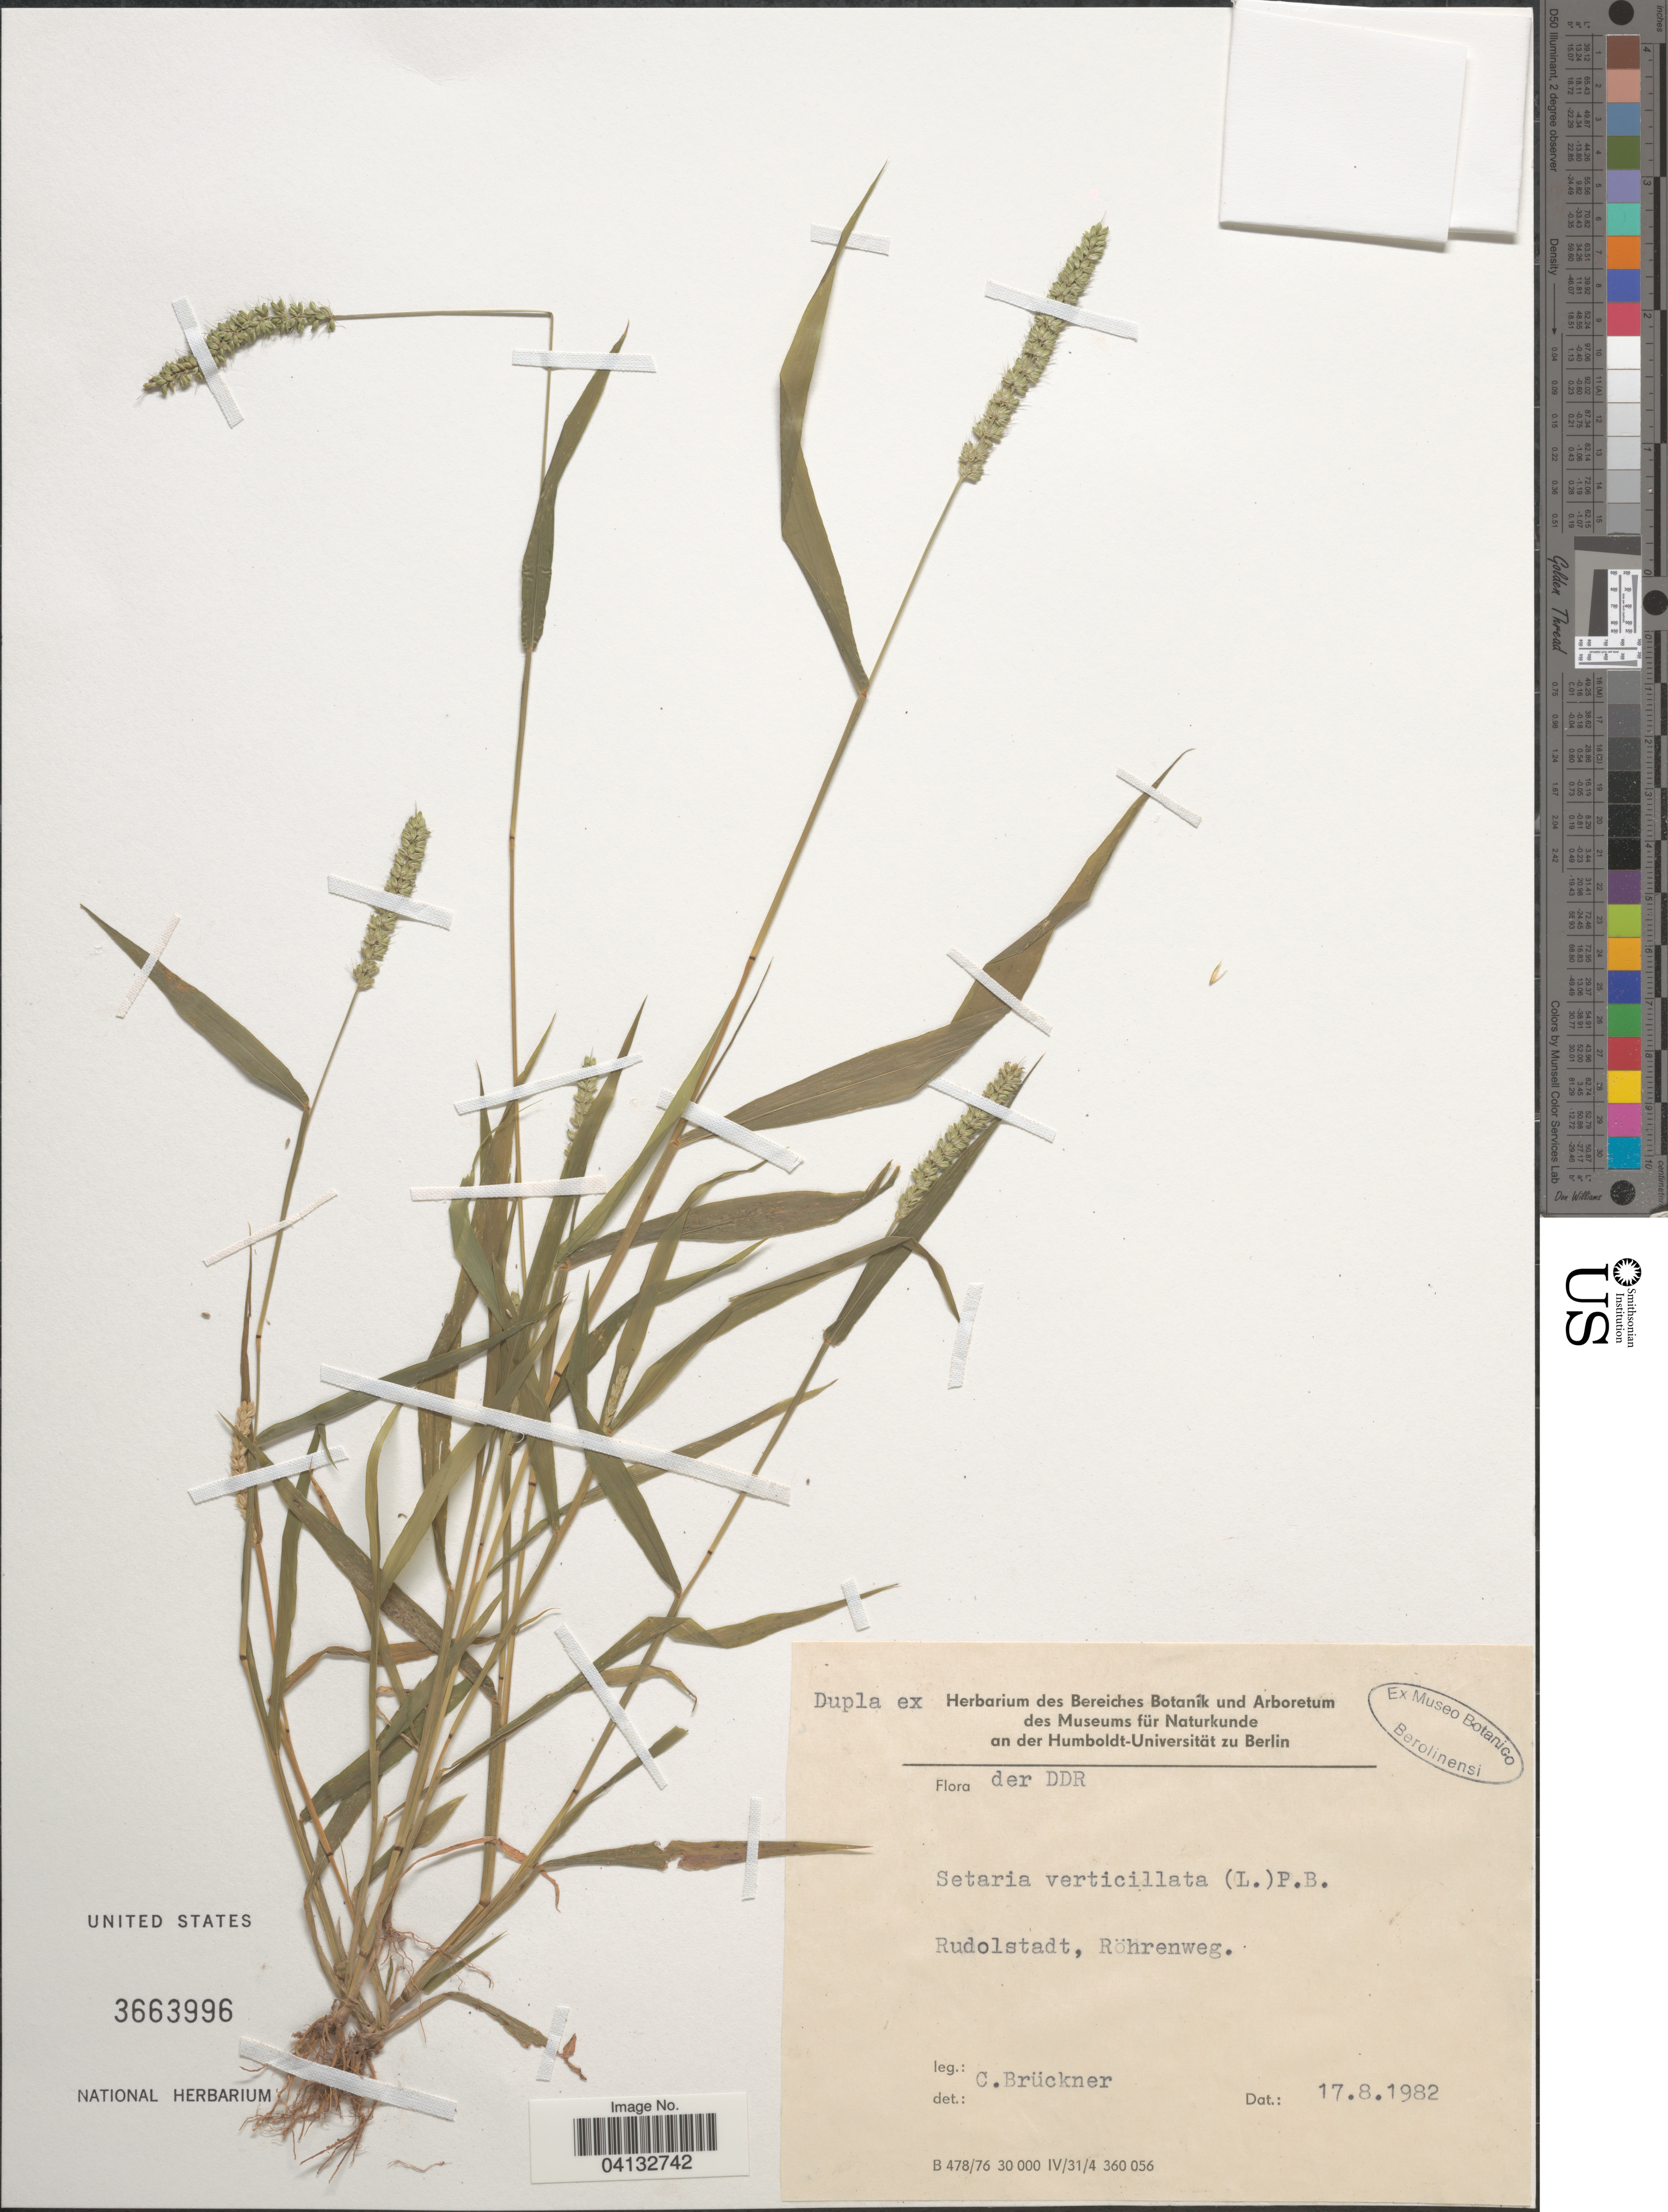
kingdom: Plantae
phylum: Tracheophyta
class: Liliopsida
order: Poales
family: Poaceae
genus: Setaria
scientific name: Setaria verticillata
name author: (L.) P. Beauv.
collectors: C. Brückner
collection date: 1982-08-17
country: Germany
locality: DDR. Rudolstadt, Röhrenweg.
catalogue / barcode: US 3663996